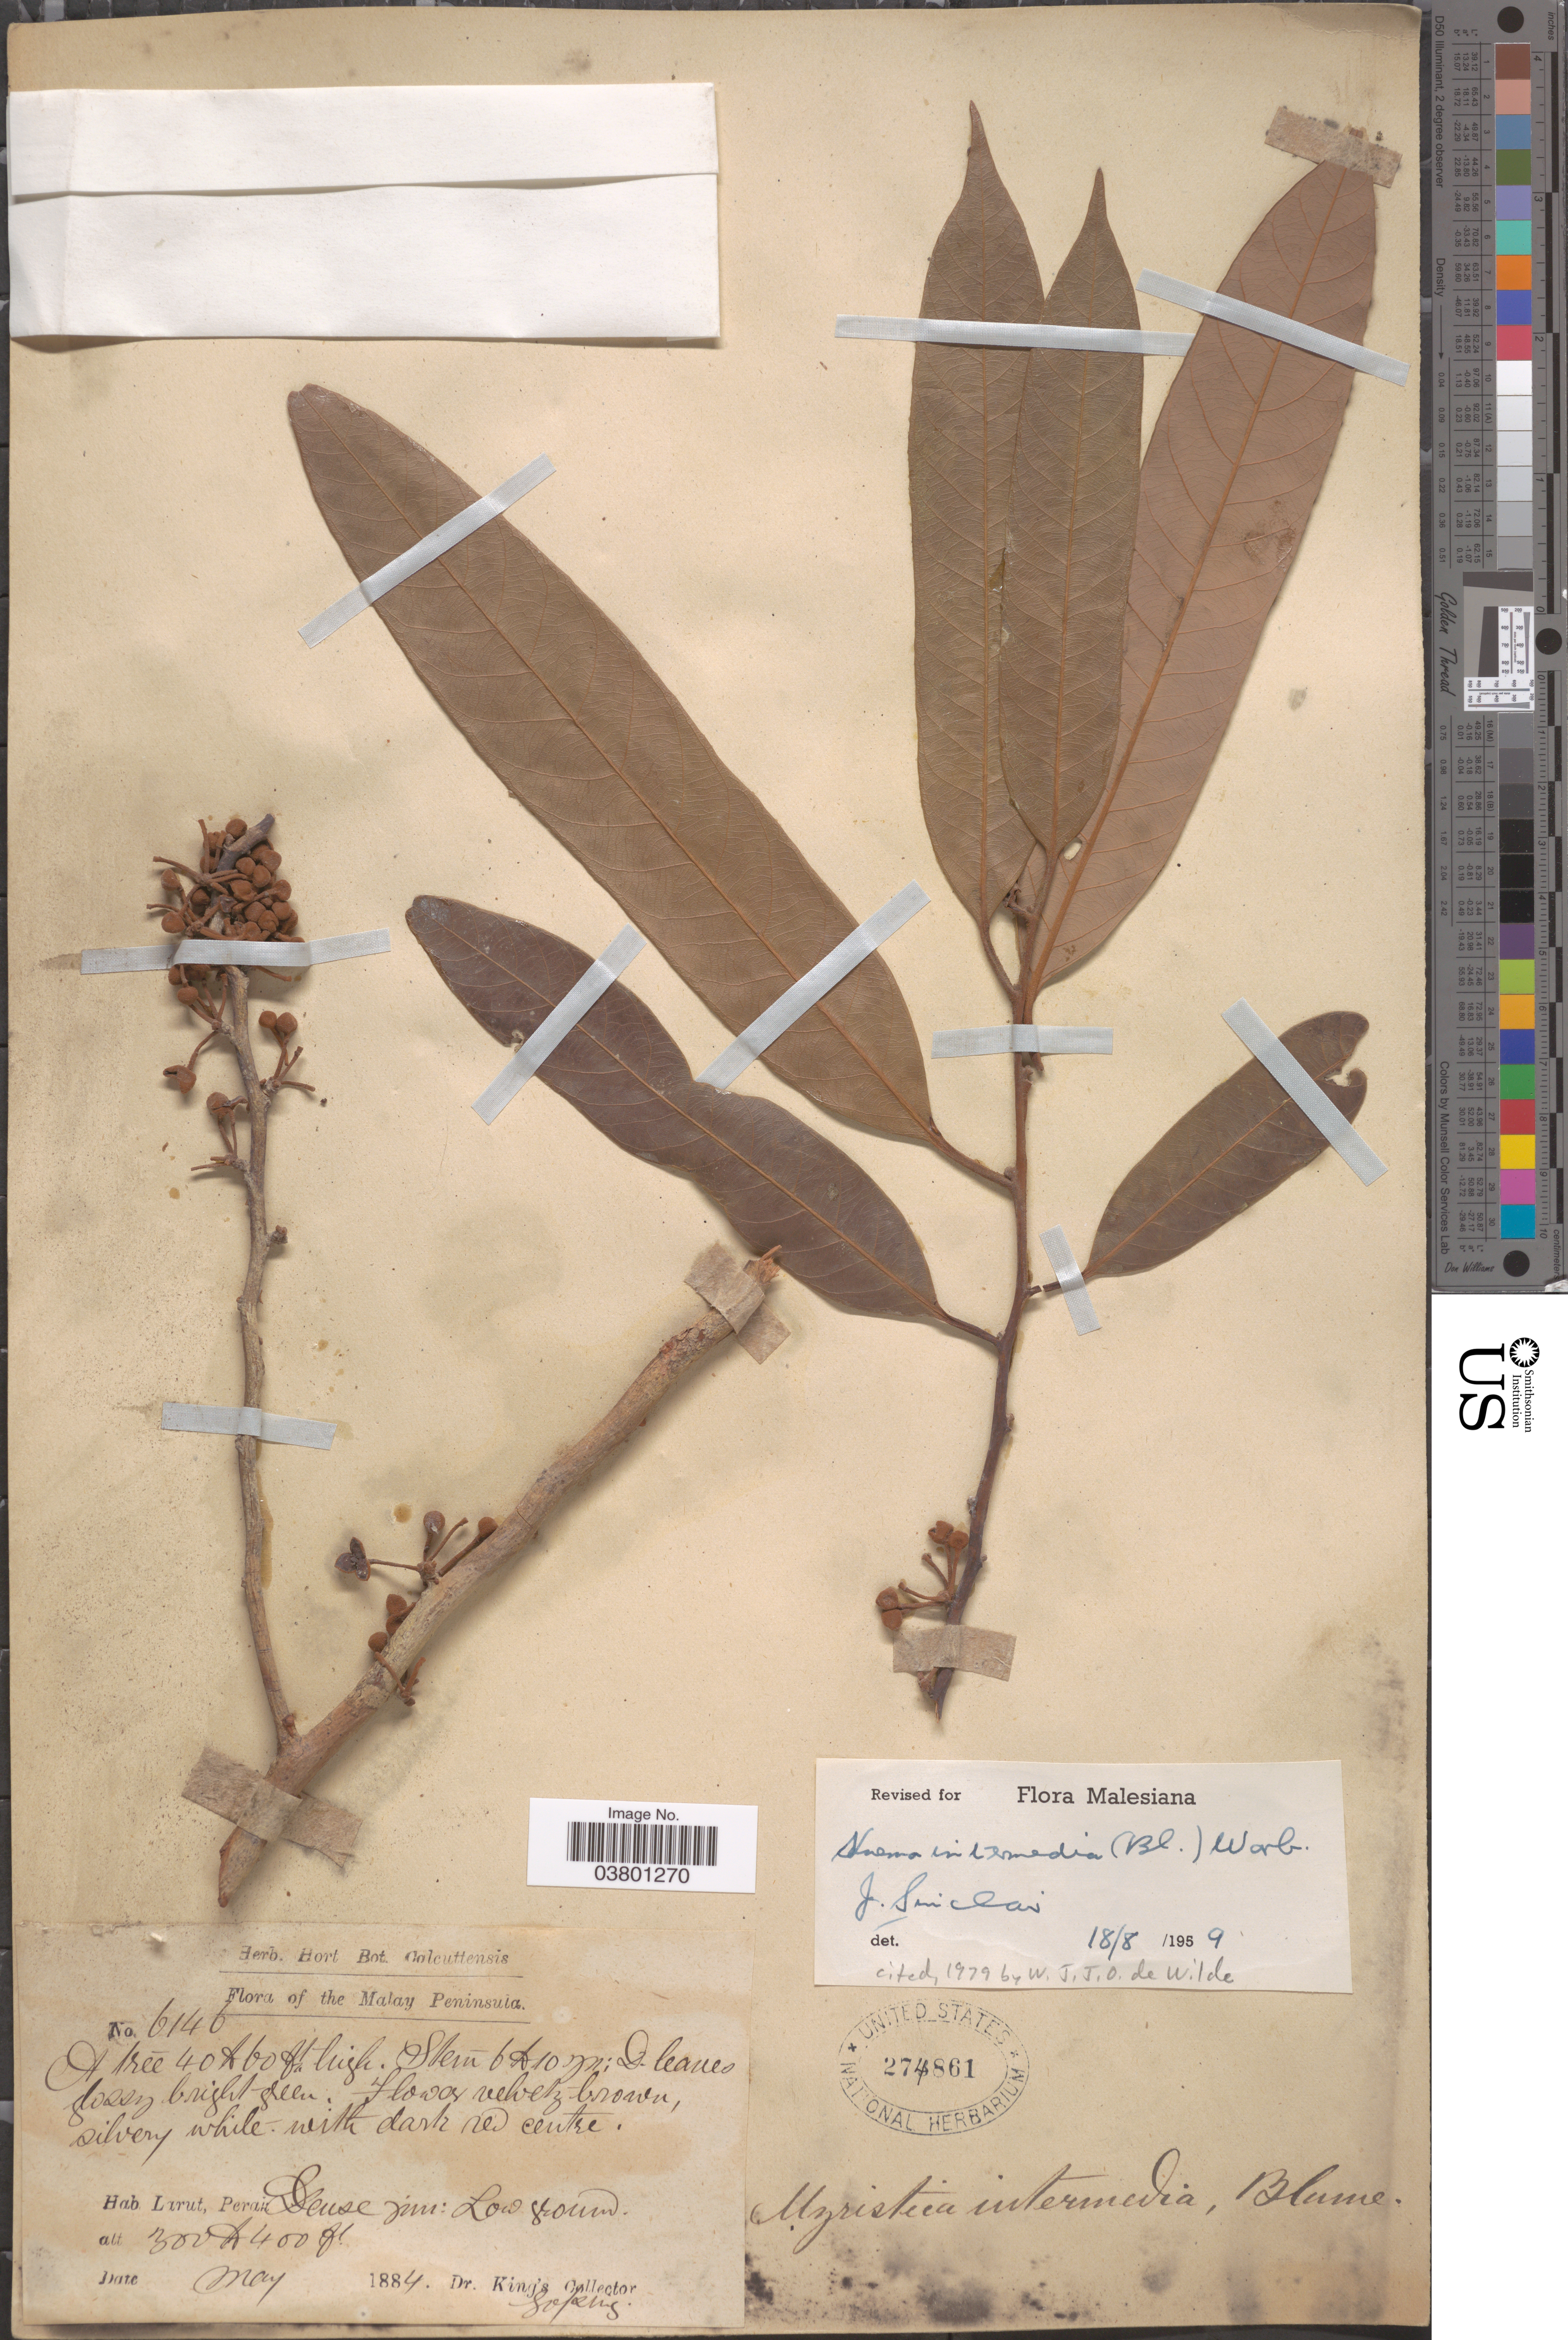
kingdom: Plantae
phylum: Tracheophyta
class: Magnoliopsida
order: Magnoliales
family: Myristicaceae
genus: Knema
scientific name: Knema intermedia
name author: (Blume) Warb.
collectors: Dr. King's collector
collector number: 6146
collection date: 1884-05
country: Malaysia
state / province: Perak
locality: The Malay Peninsula. Larut.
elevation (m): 91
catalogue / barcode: US 274861